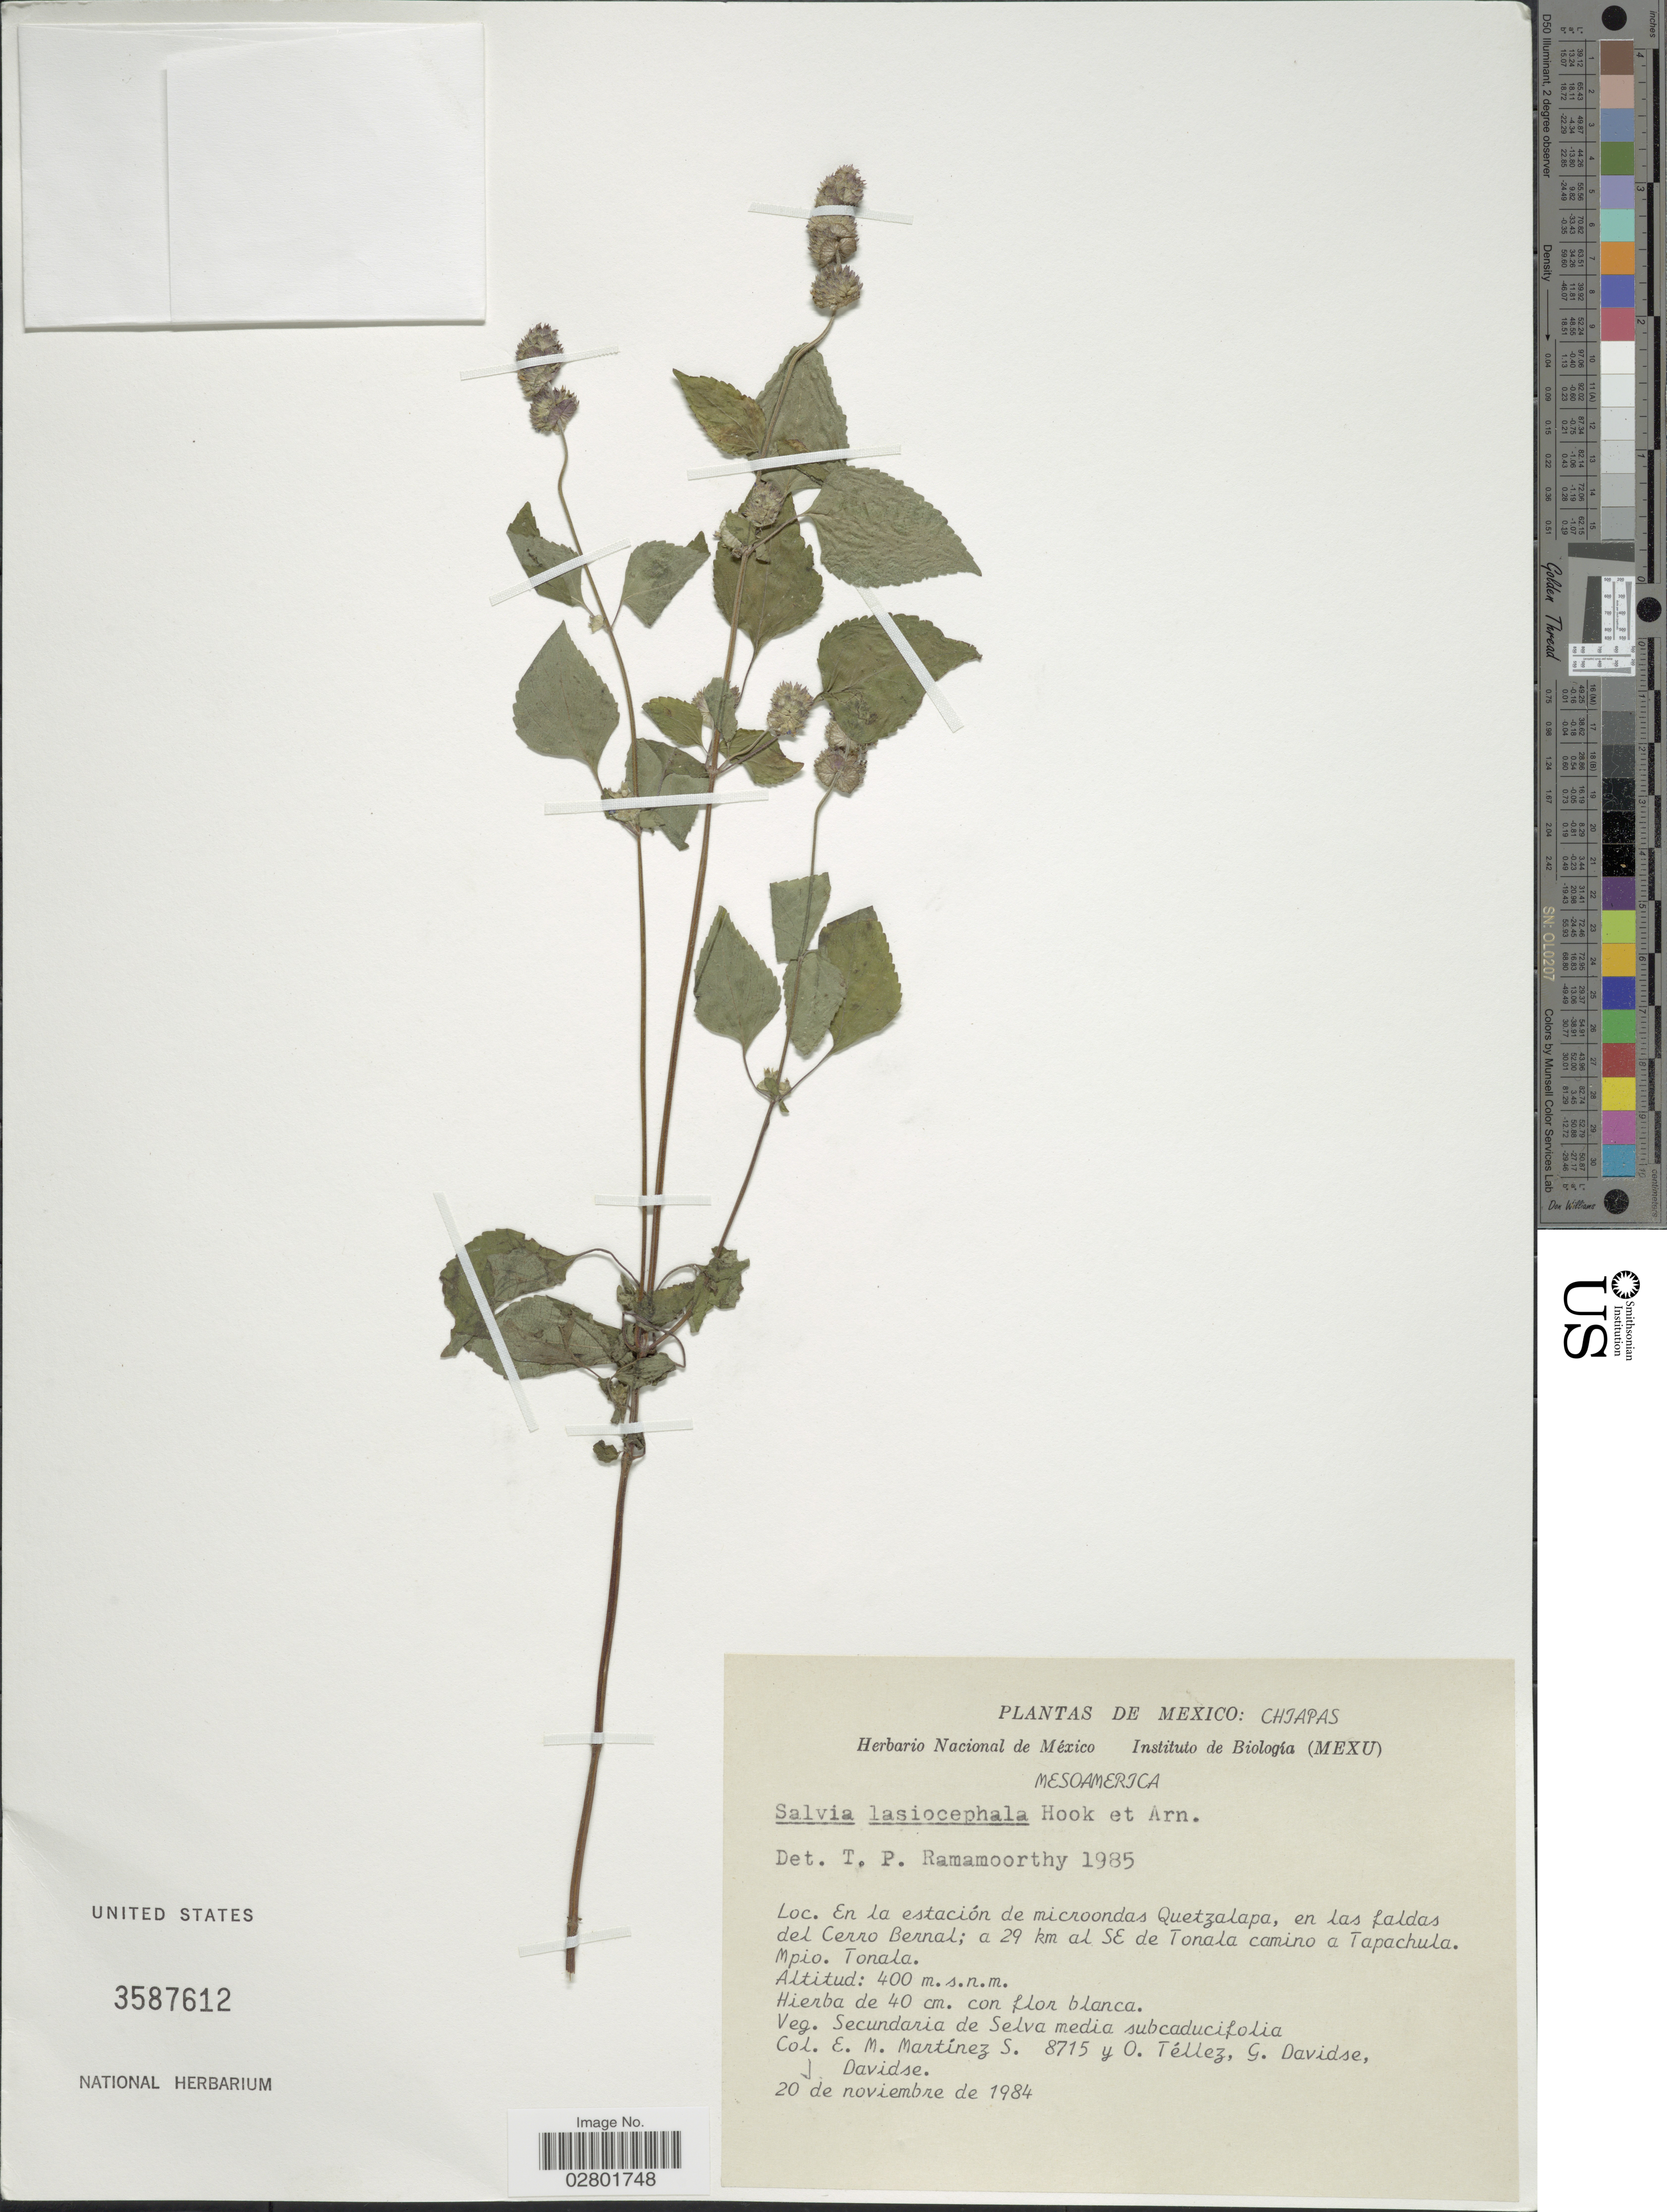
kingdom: Plantae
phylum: Tracheophyta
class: Magnoliopsida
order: Lamiales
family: Lamiaceae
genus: Salvia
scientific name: Salvia lasiocephala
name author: Hook. & Arn.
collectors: E. M. Martínez S., O. Tellez, G. Davidse & J. Davidse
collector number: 8715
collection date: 1984-11-20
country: Mexico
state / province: Chiapas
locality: En la estación de microondas Quetzalapa, en las faldas del Cerro Bernal; a 29 km al SE de Tonala camino a Tapachula. Mpio. Tonala.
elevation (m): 400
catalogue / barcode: US 3587612